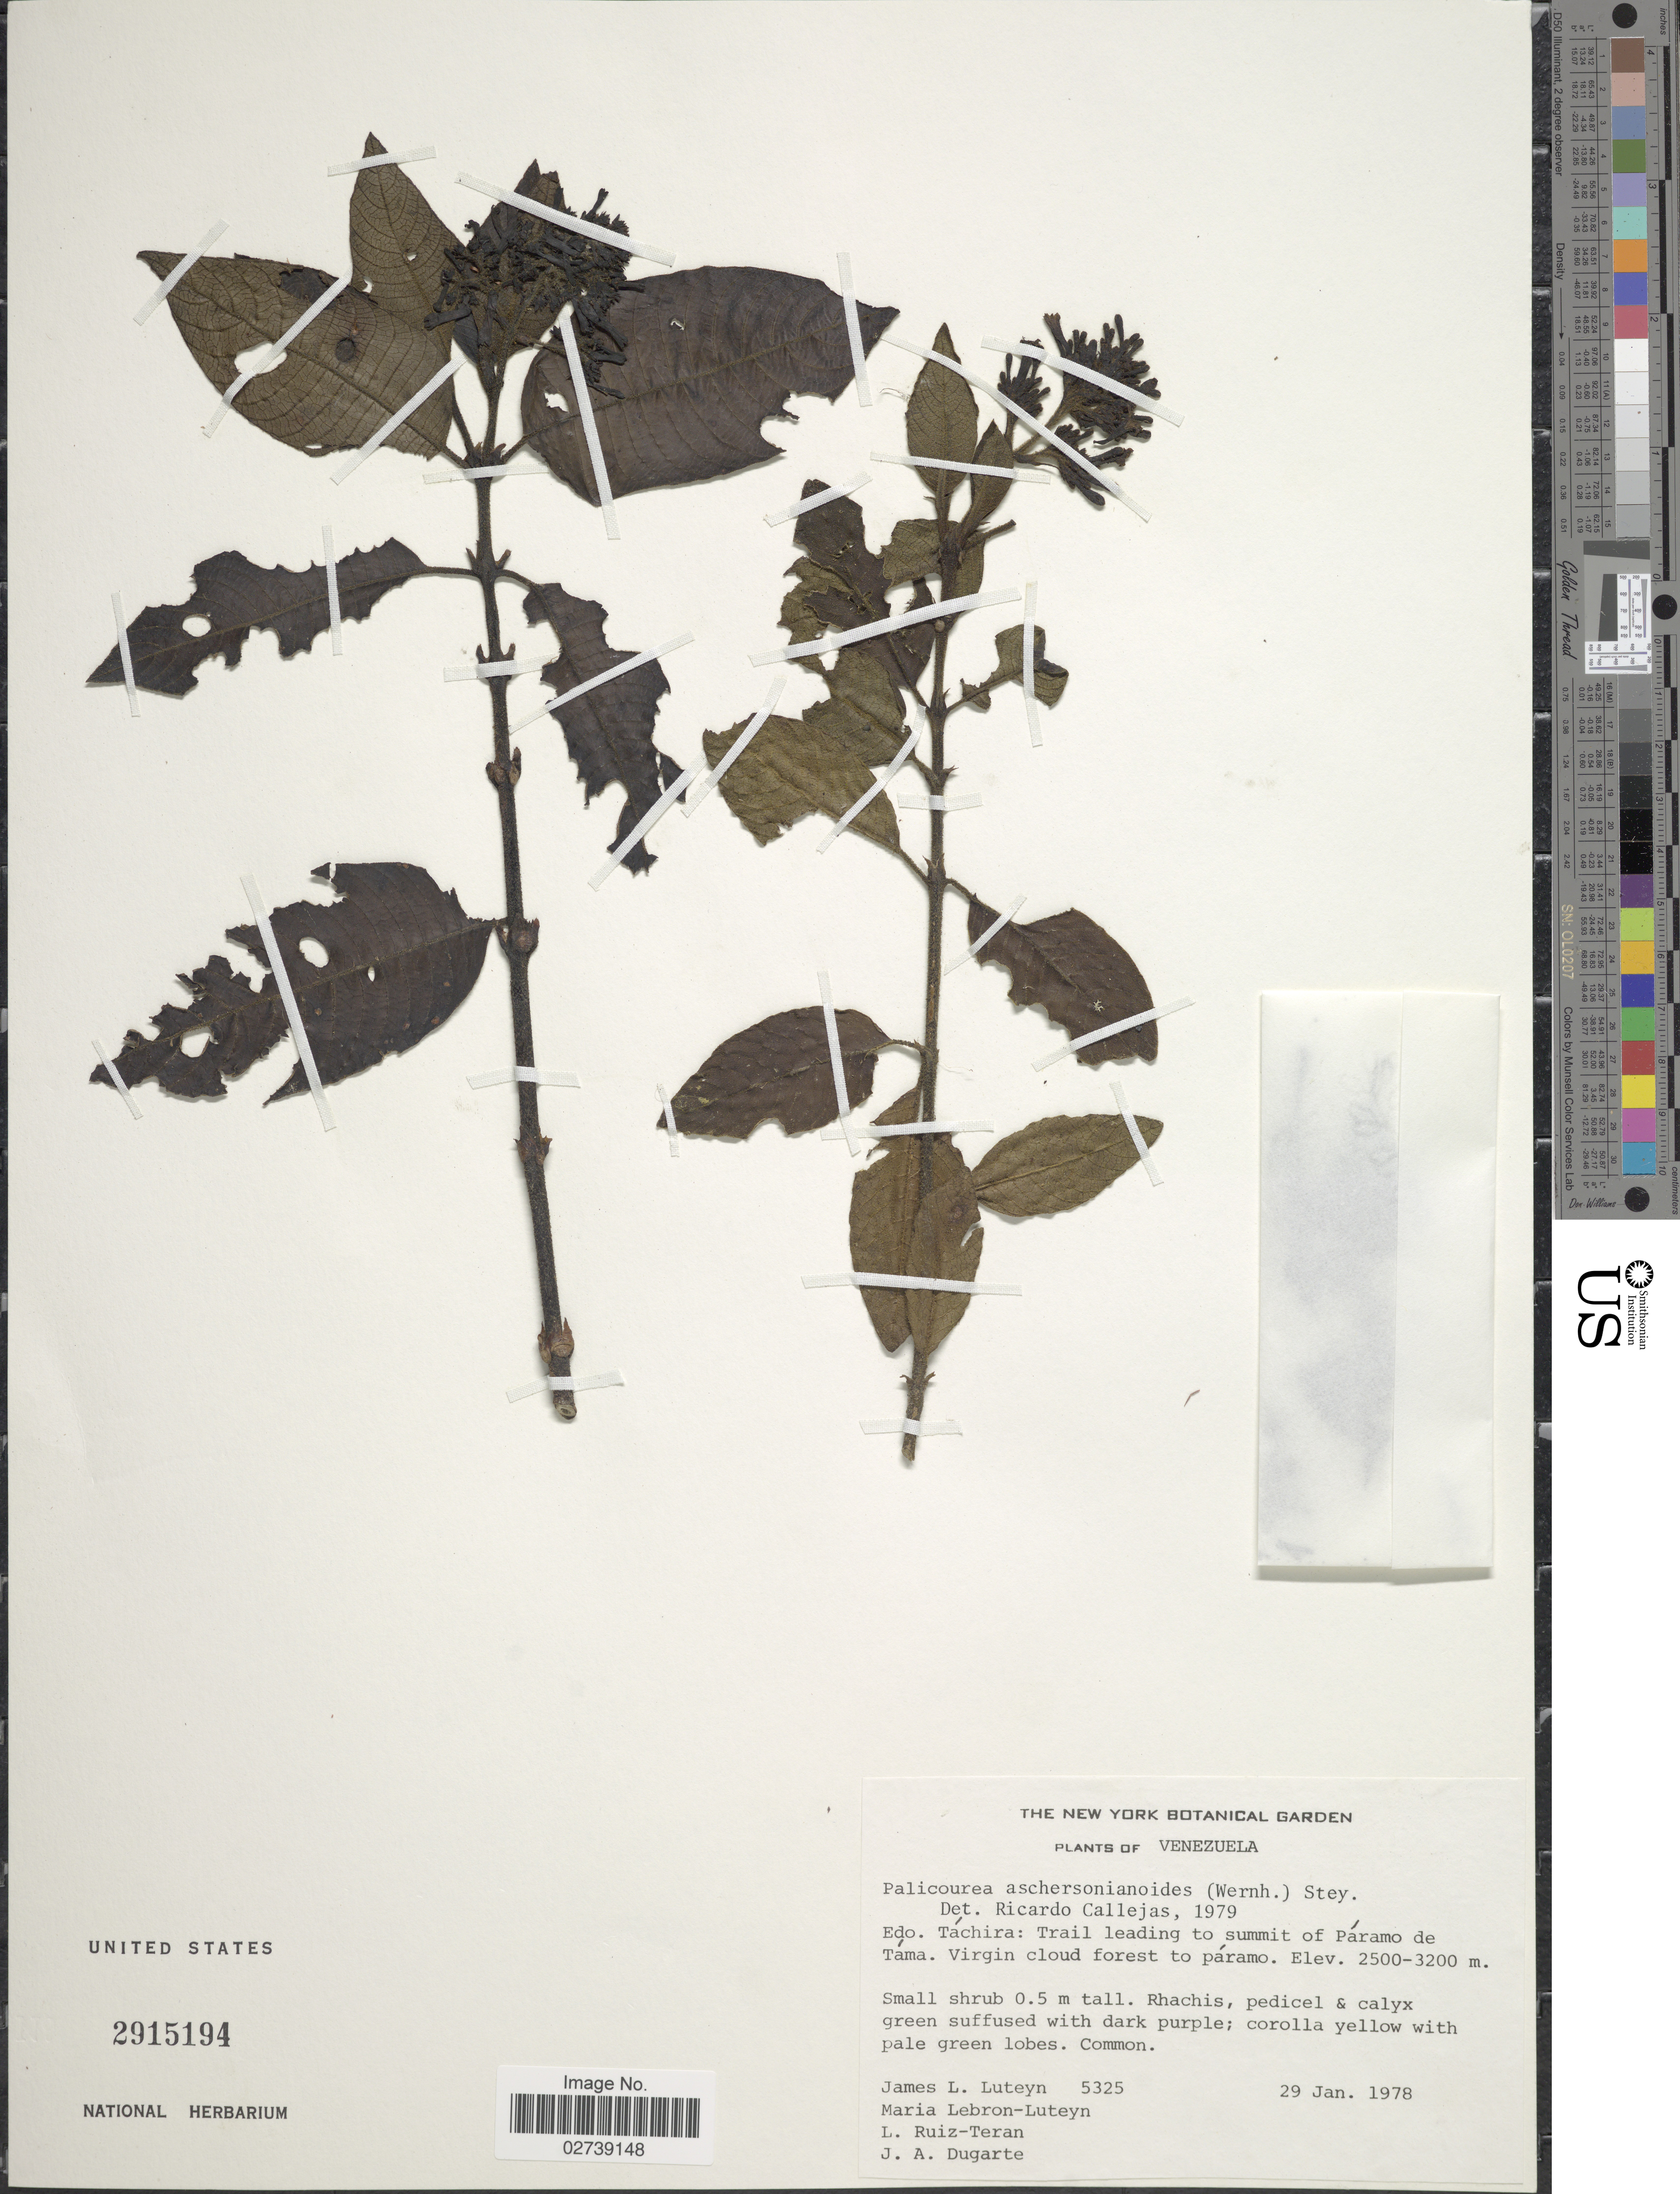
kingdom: Plantae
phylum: Tracheophyta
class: Magnoliopsida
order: Gentianales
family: Rubiaceae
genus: Palicourea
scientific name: Palicourea aschersonianoides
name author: Steyerm.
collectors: J. L. Luteyn, M. L. Lebrón-Luteyn, L. E. Ruíz-Terán & J. Dugarte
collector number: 5325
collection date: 1978-01-29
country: Venezuela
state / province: Tachira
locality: Trail leading to summit of Páramo de Táma.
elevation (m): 2500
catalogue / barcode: US 2915194